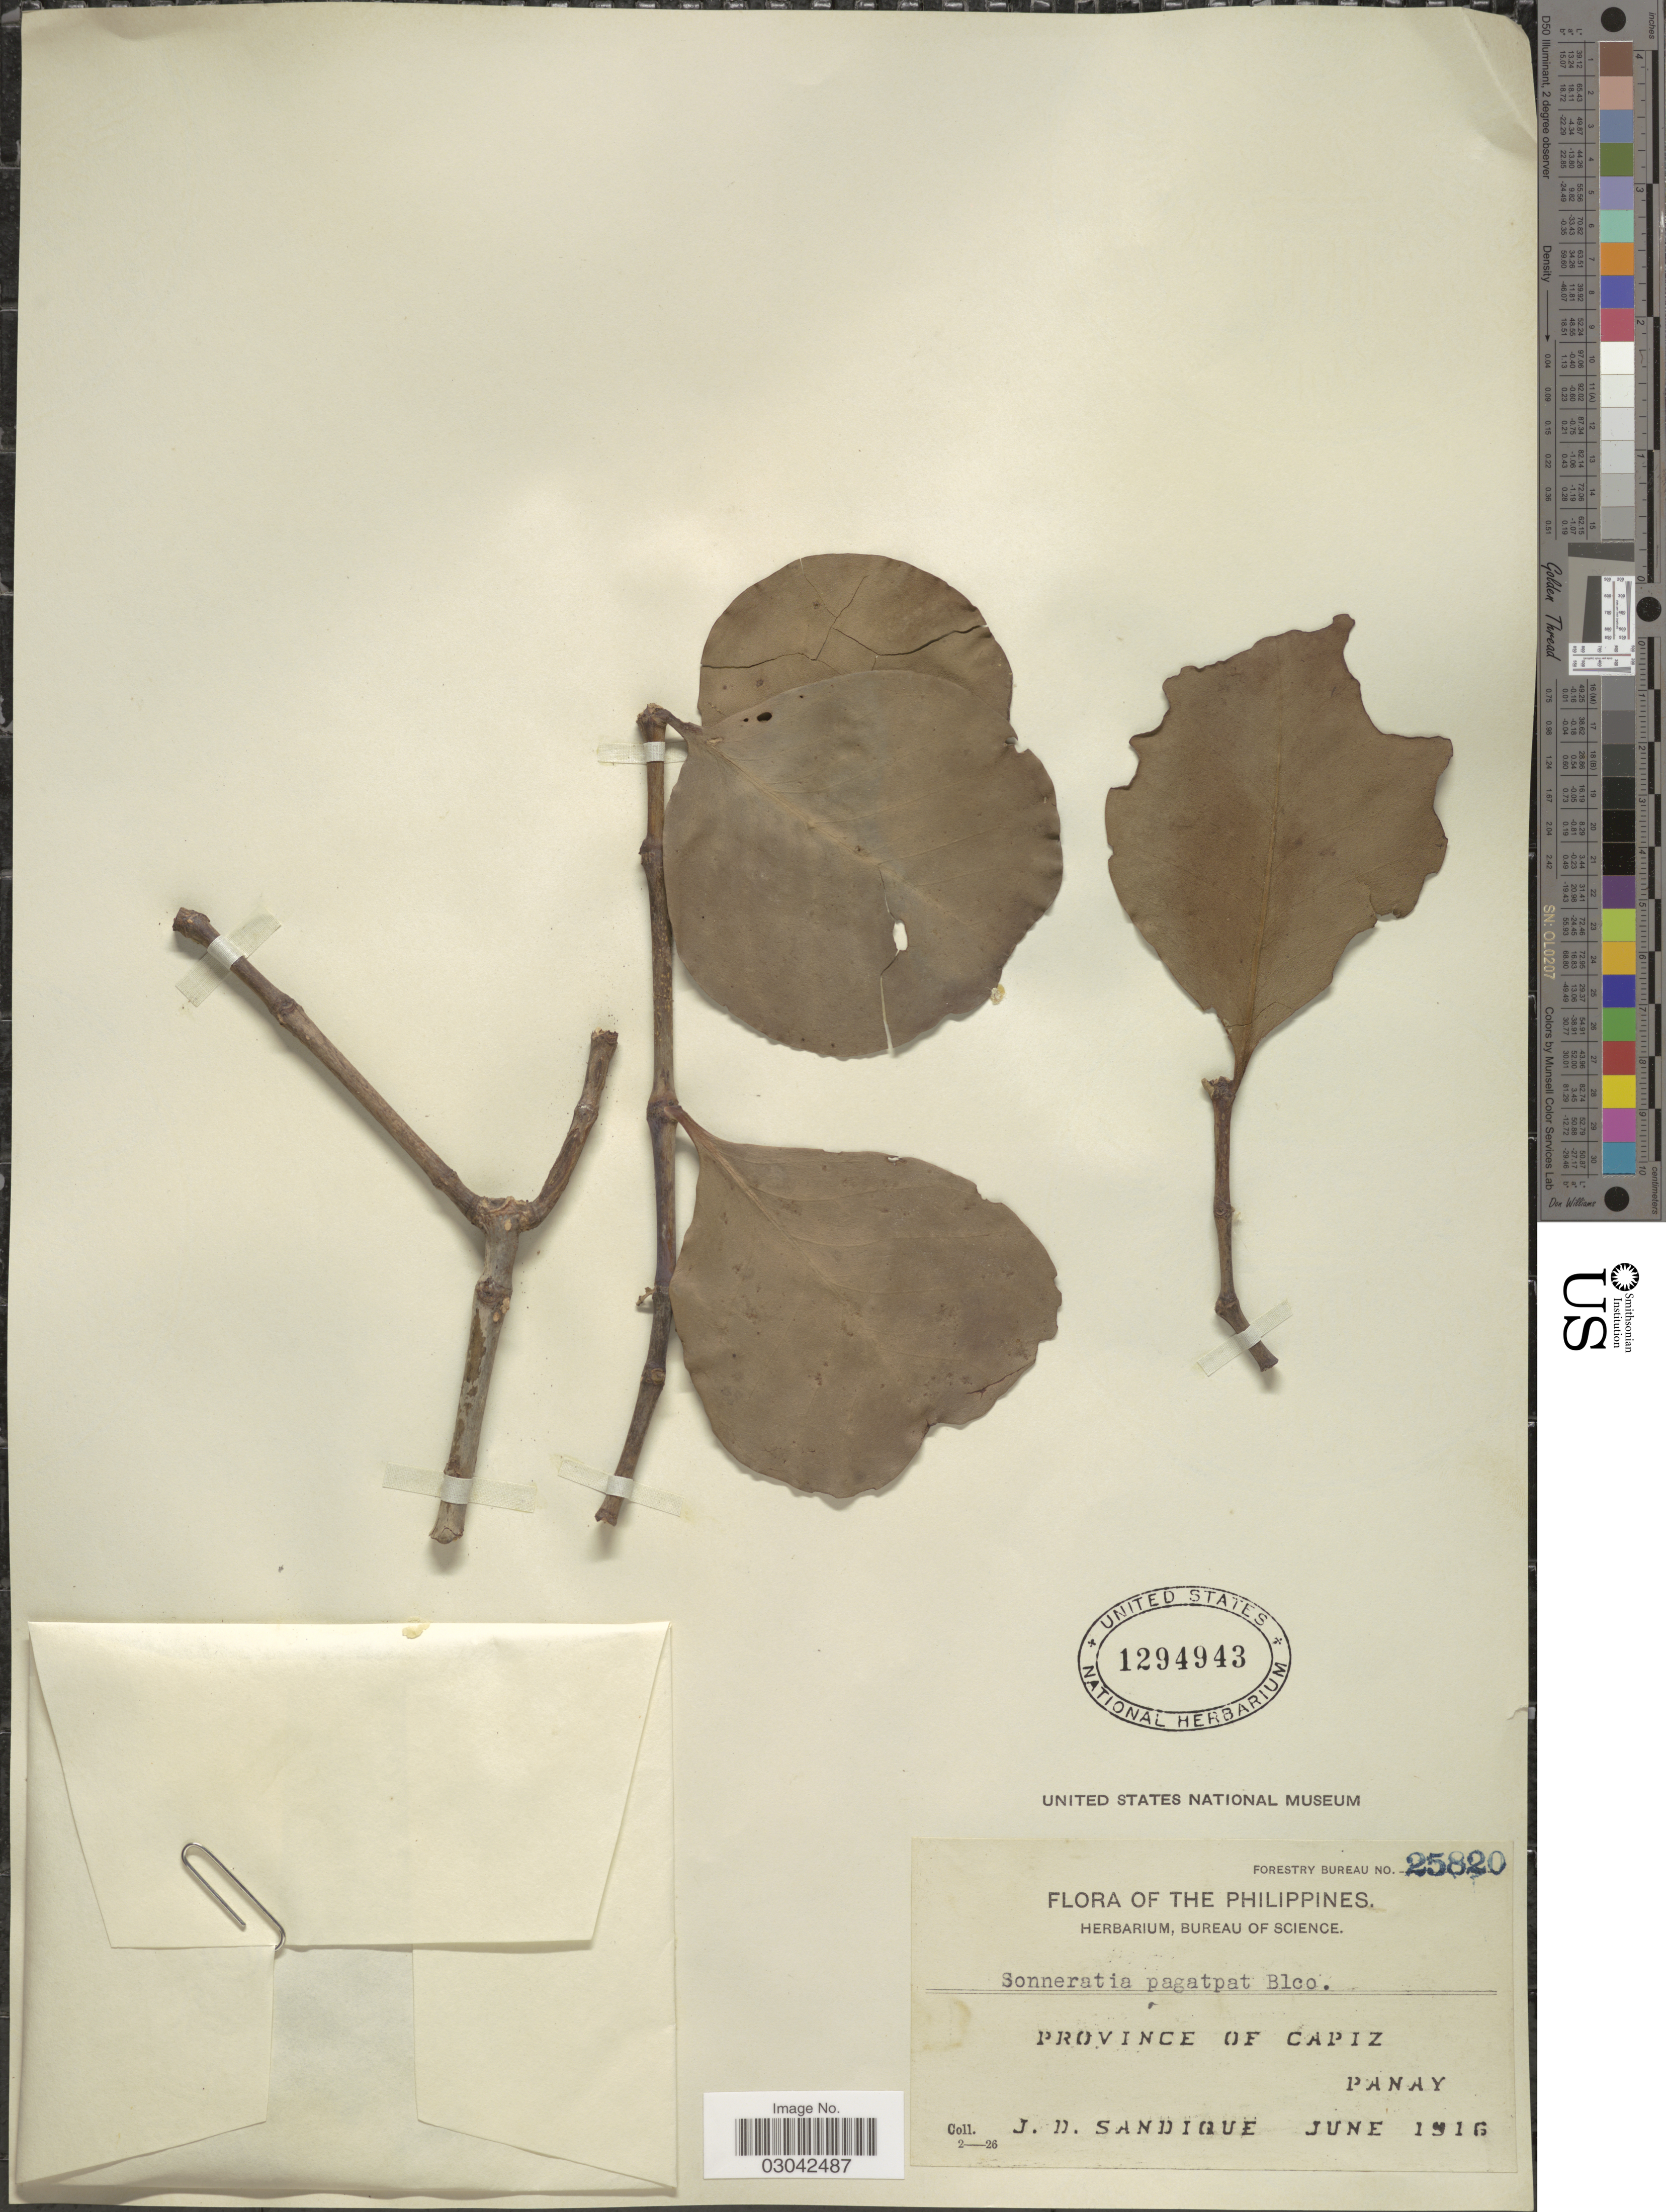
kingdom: Plantae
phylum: Tracheophyta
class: Magnoliopsida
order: Myrtales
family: Lythraceae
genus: Sonneratia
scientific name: Sonneratia pagatpat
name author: Blanco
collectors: J. Sandique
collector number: Forestry Bureau25820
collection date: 1916-06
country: Philippines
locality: Province of Capiz, Panay.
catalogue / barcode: US 1294943